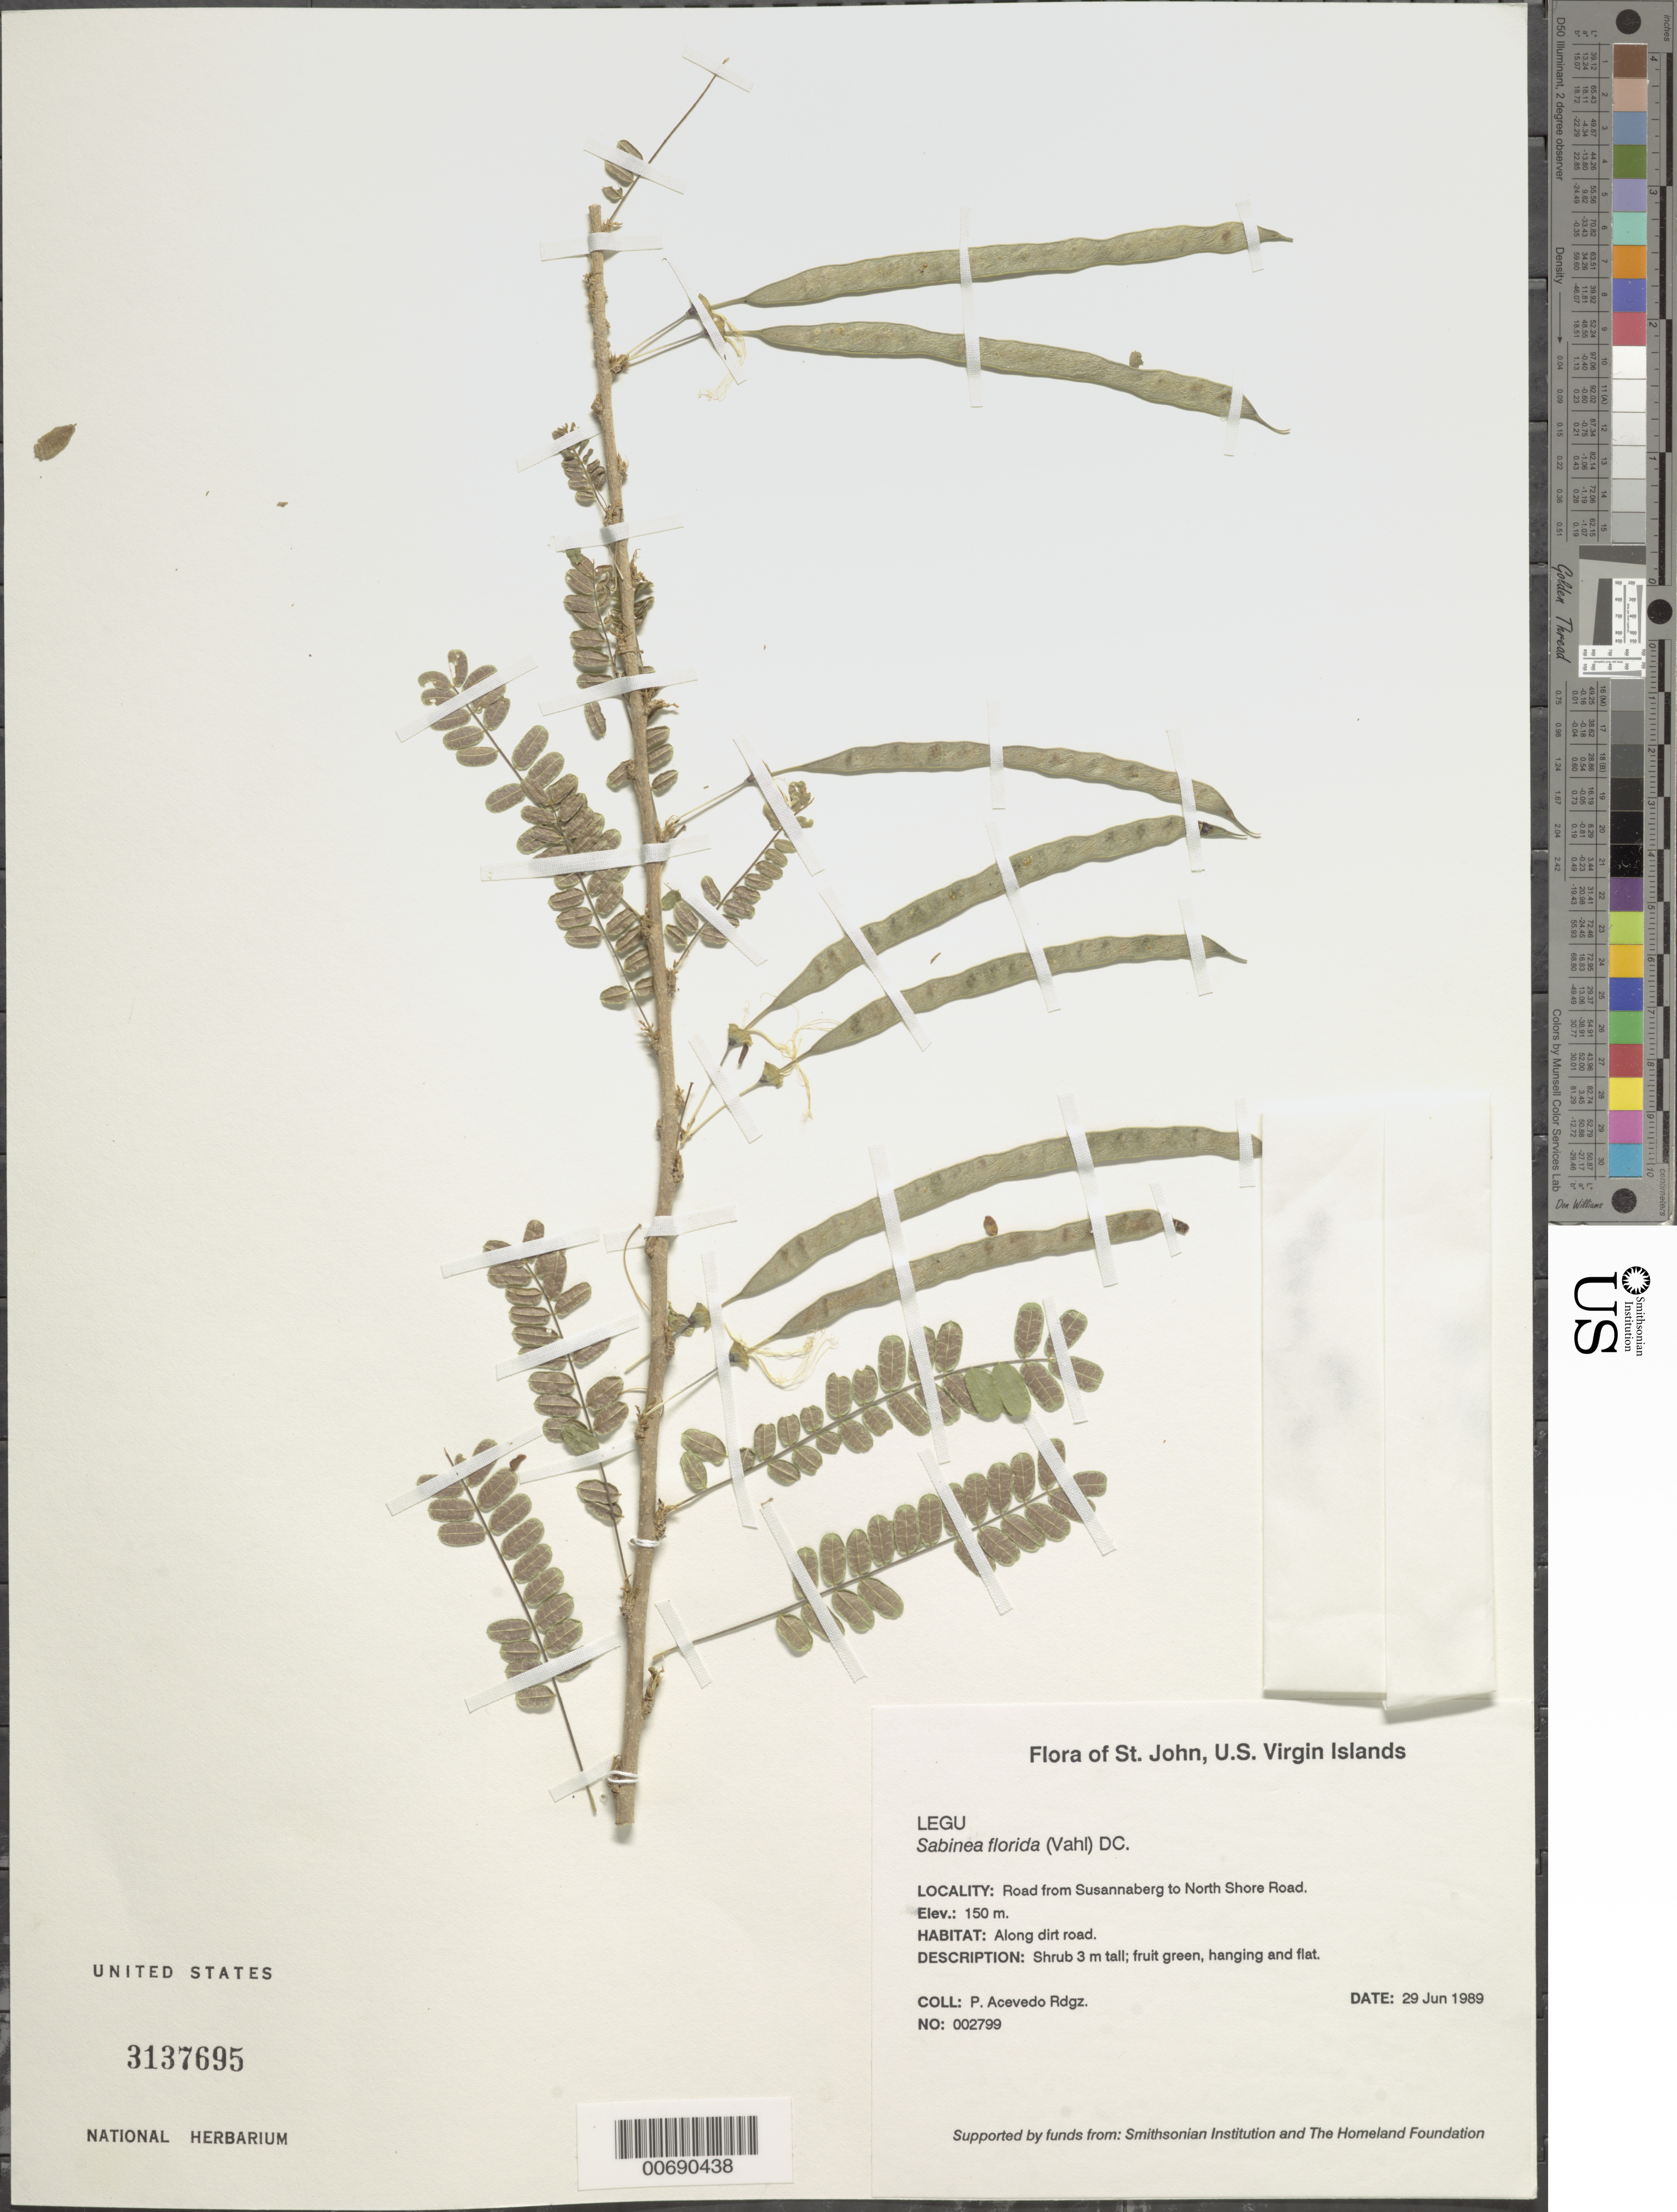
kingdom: Plantae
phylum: Tracheophyta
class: Magnoliopsida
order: Fabales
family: Fabaceae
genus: Poitea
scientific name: Poitea florida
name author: (Vahl) Lavin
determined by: Strong, Mark T., (BOT), Smithsonian Institution - National Museum of Natural History (UNITED STATES)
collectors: P. Acevedo-Rodr.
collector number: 2799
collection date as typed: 29 Jun 1989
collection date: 1989-06-29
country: U.S. Virgin Islands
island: St. John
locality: Cruz Bay Quarter; Dirt road from Susannaberg to North Shore Road.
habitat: Along dirt road.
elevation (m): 150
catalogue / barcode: US 3137695